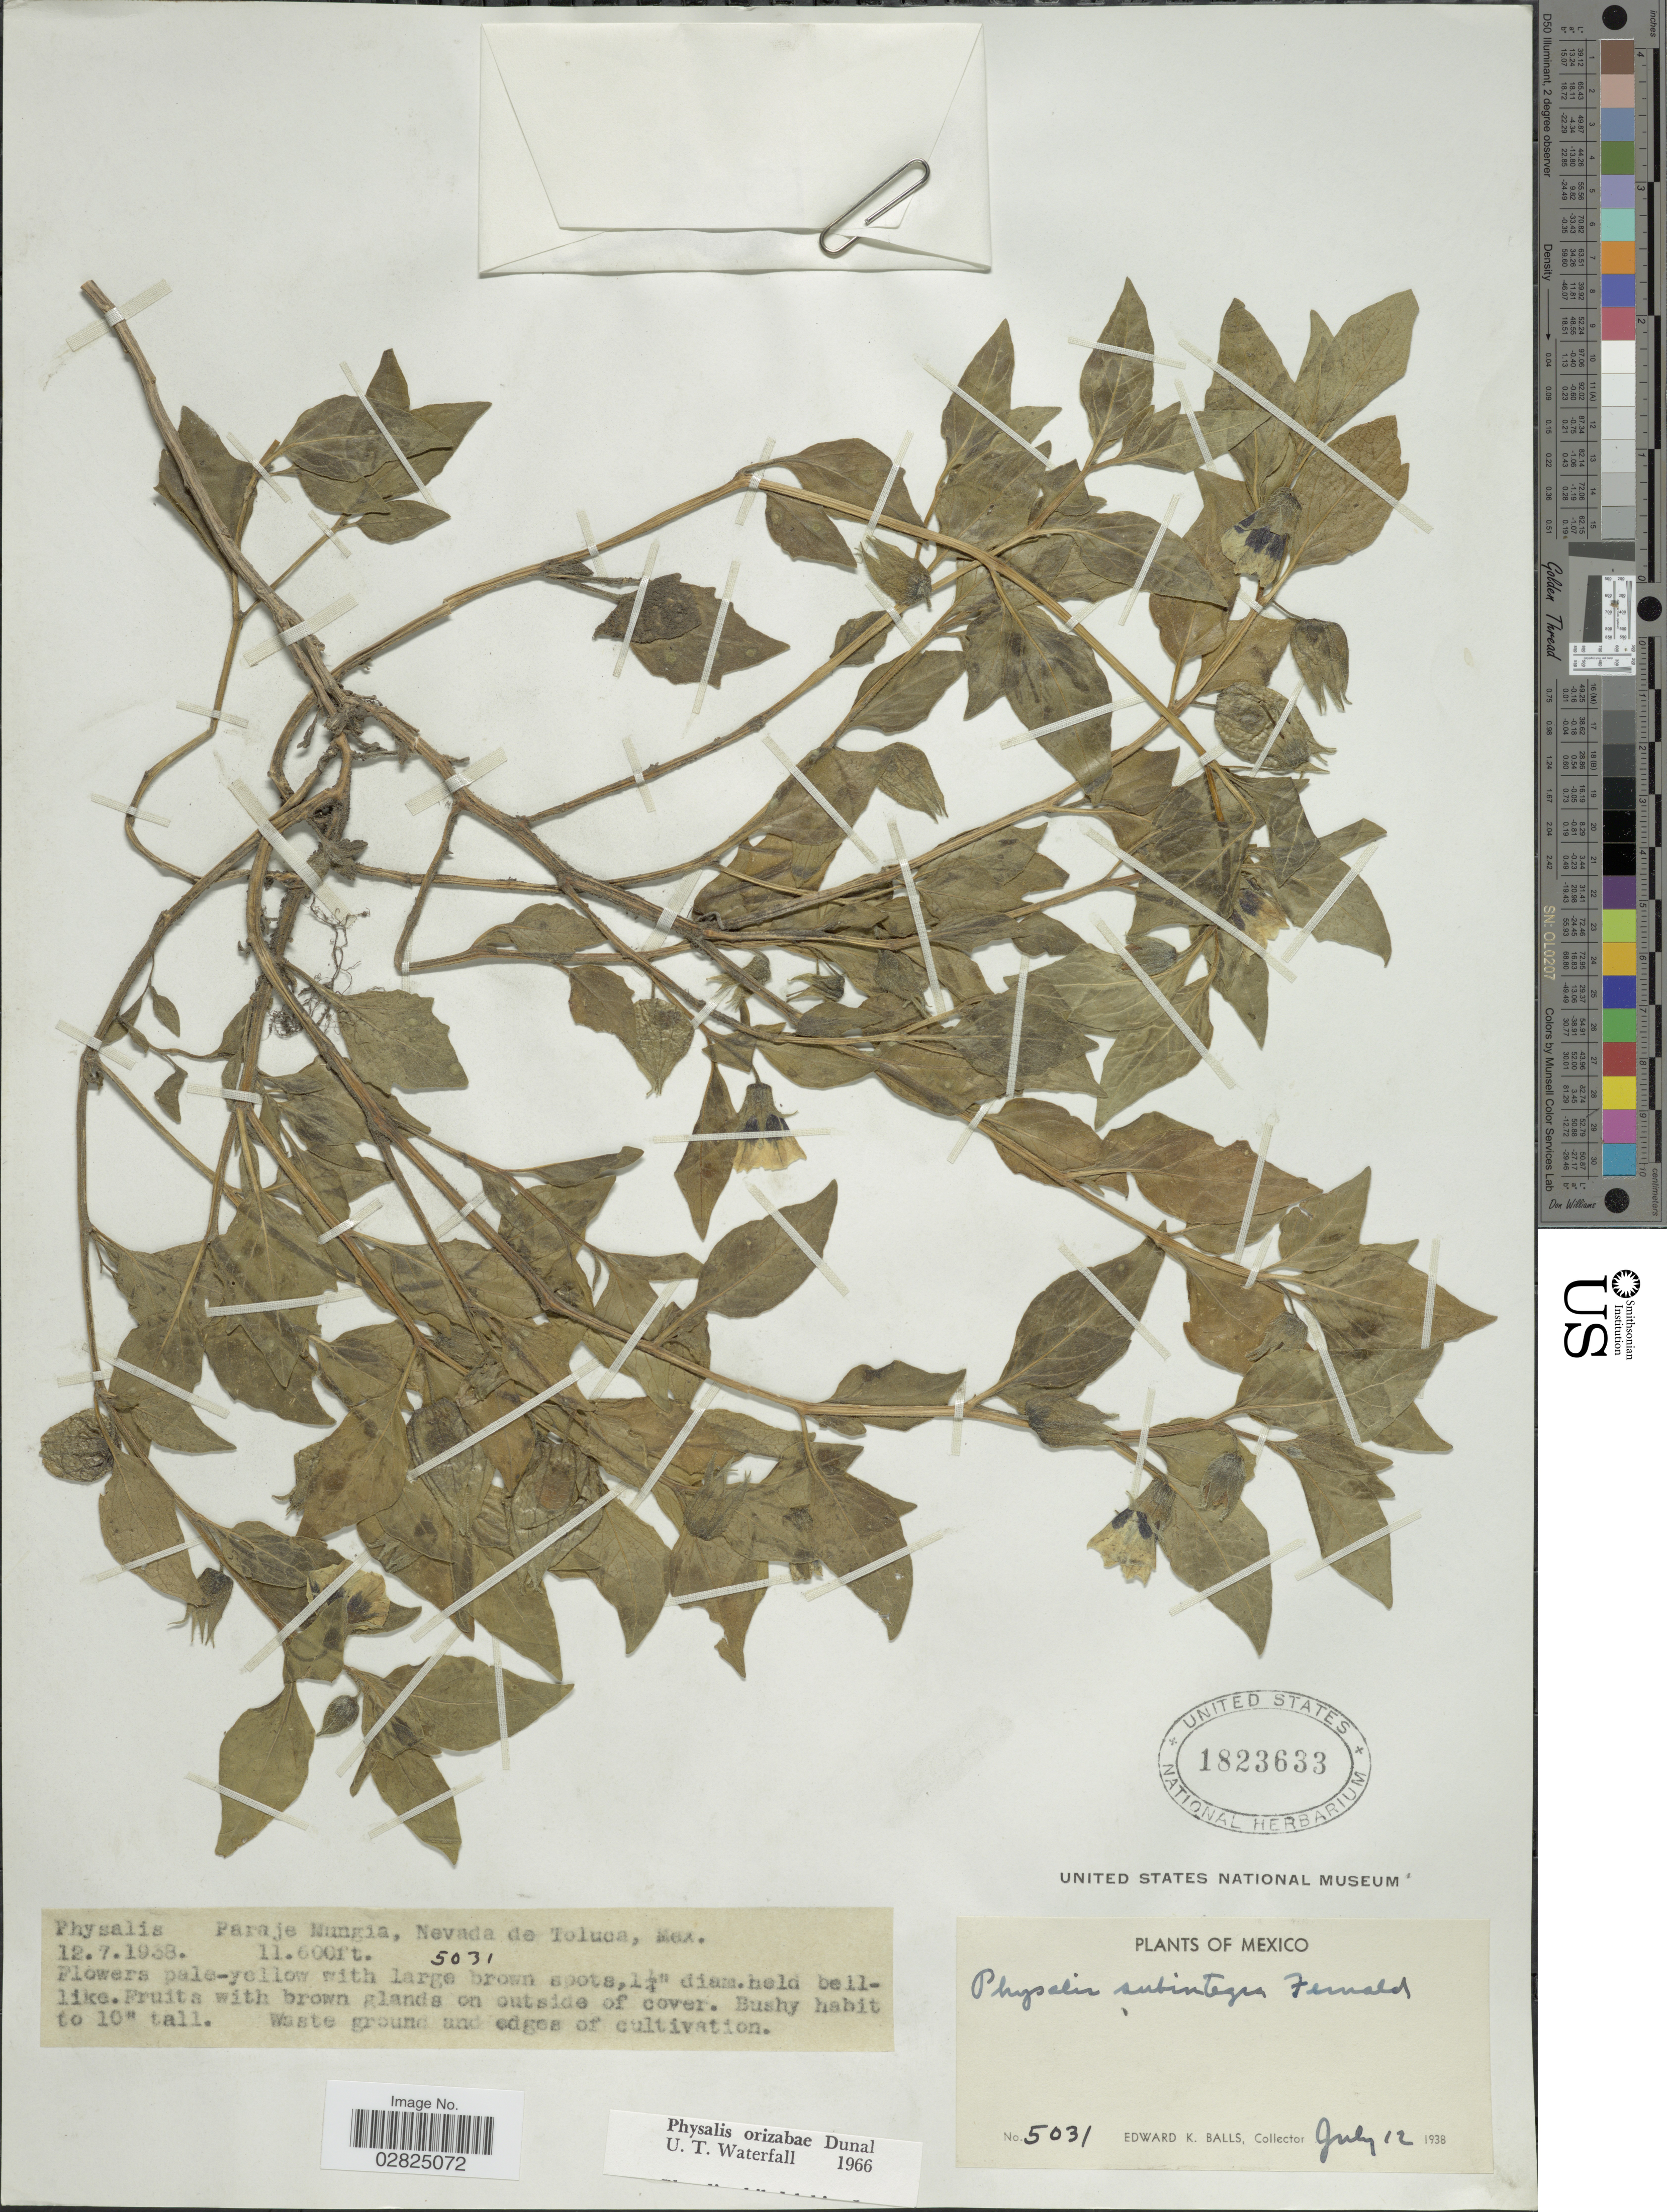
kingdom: Plantae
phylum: Tracheophyta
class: Magnoliopsida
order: Solanales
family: Solanaceae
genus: Physalis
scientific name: Physalis orizabae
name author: Dunal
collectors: E. K. Balls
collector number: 5031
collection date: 1938-07-12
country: Mexico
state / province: México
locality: Paraje Nungia, Nevada de Toluca.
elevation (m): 3536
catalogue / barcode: US 1823633